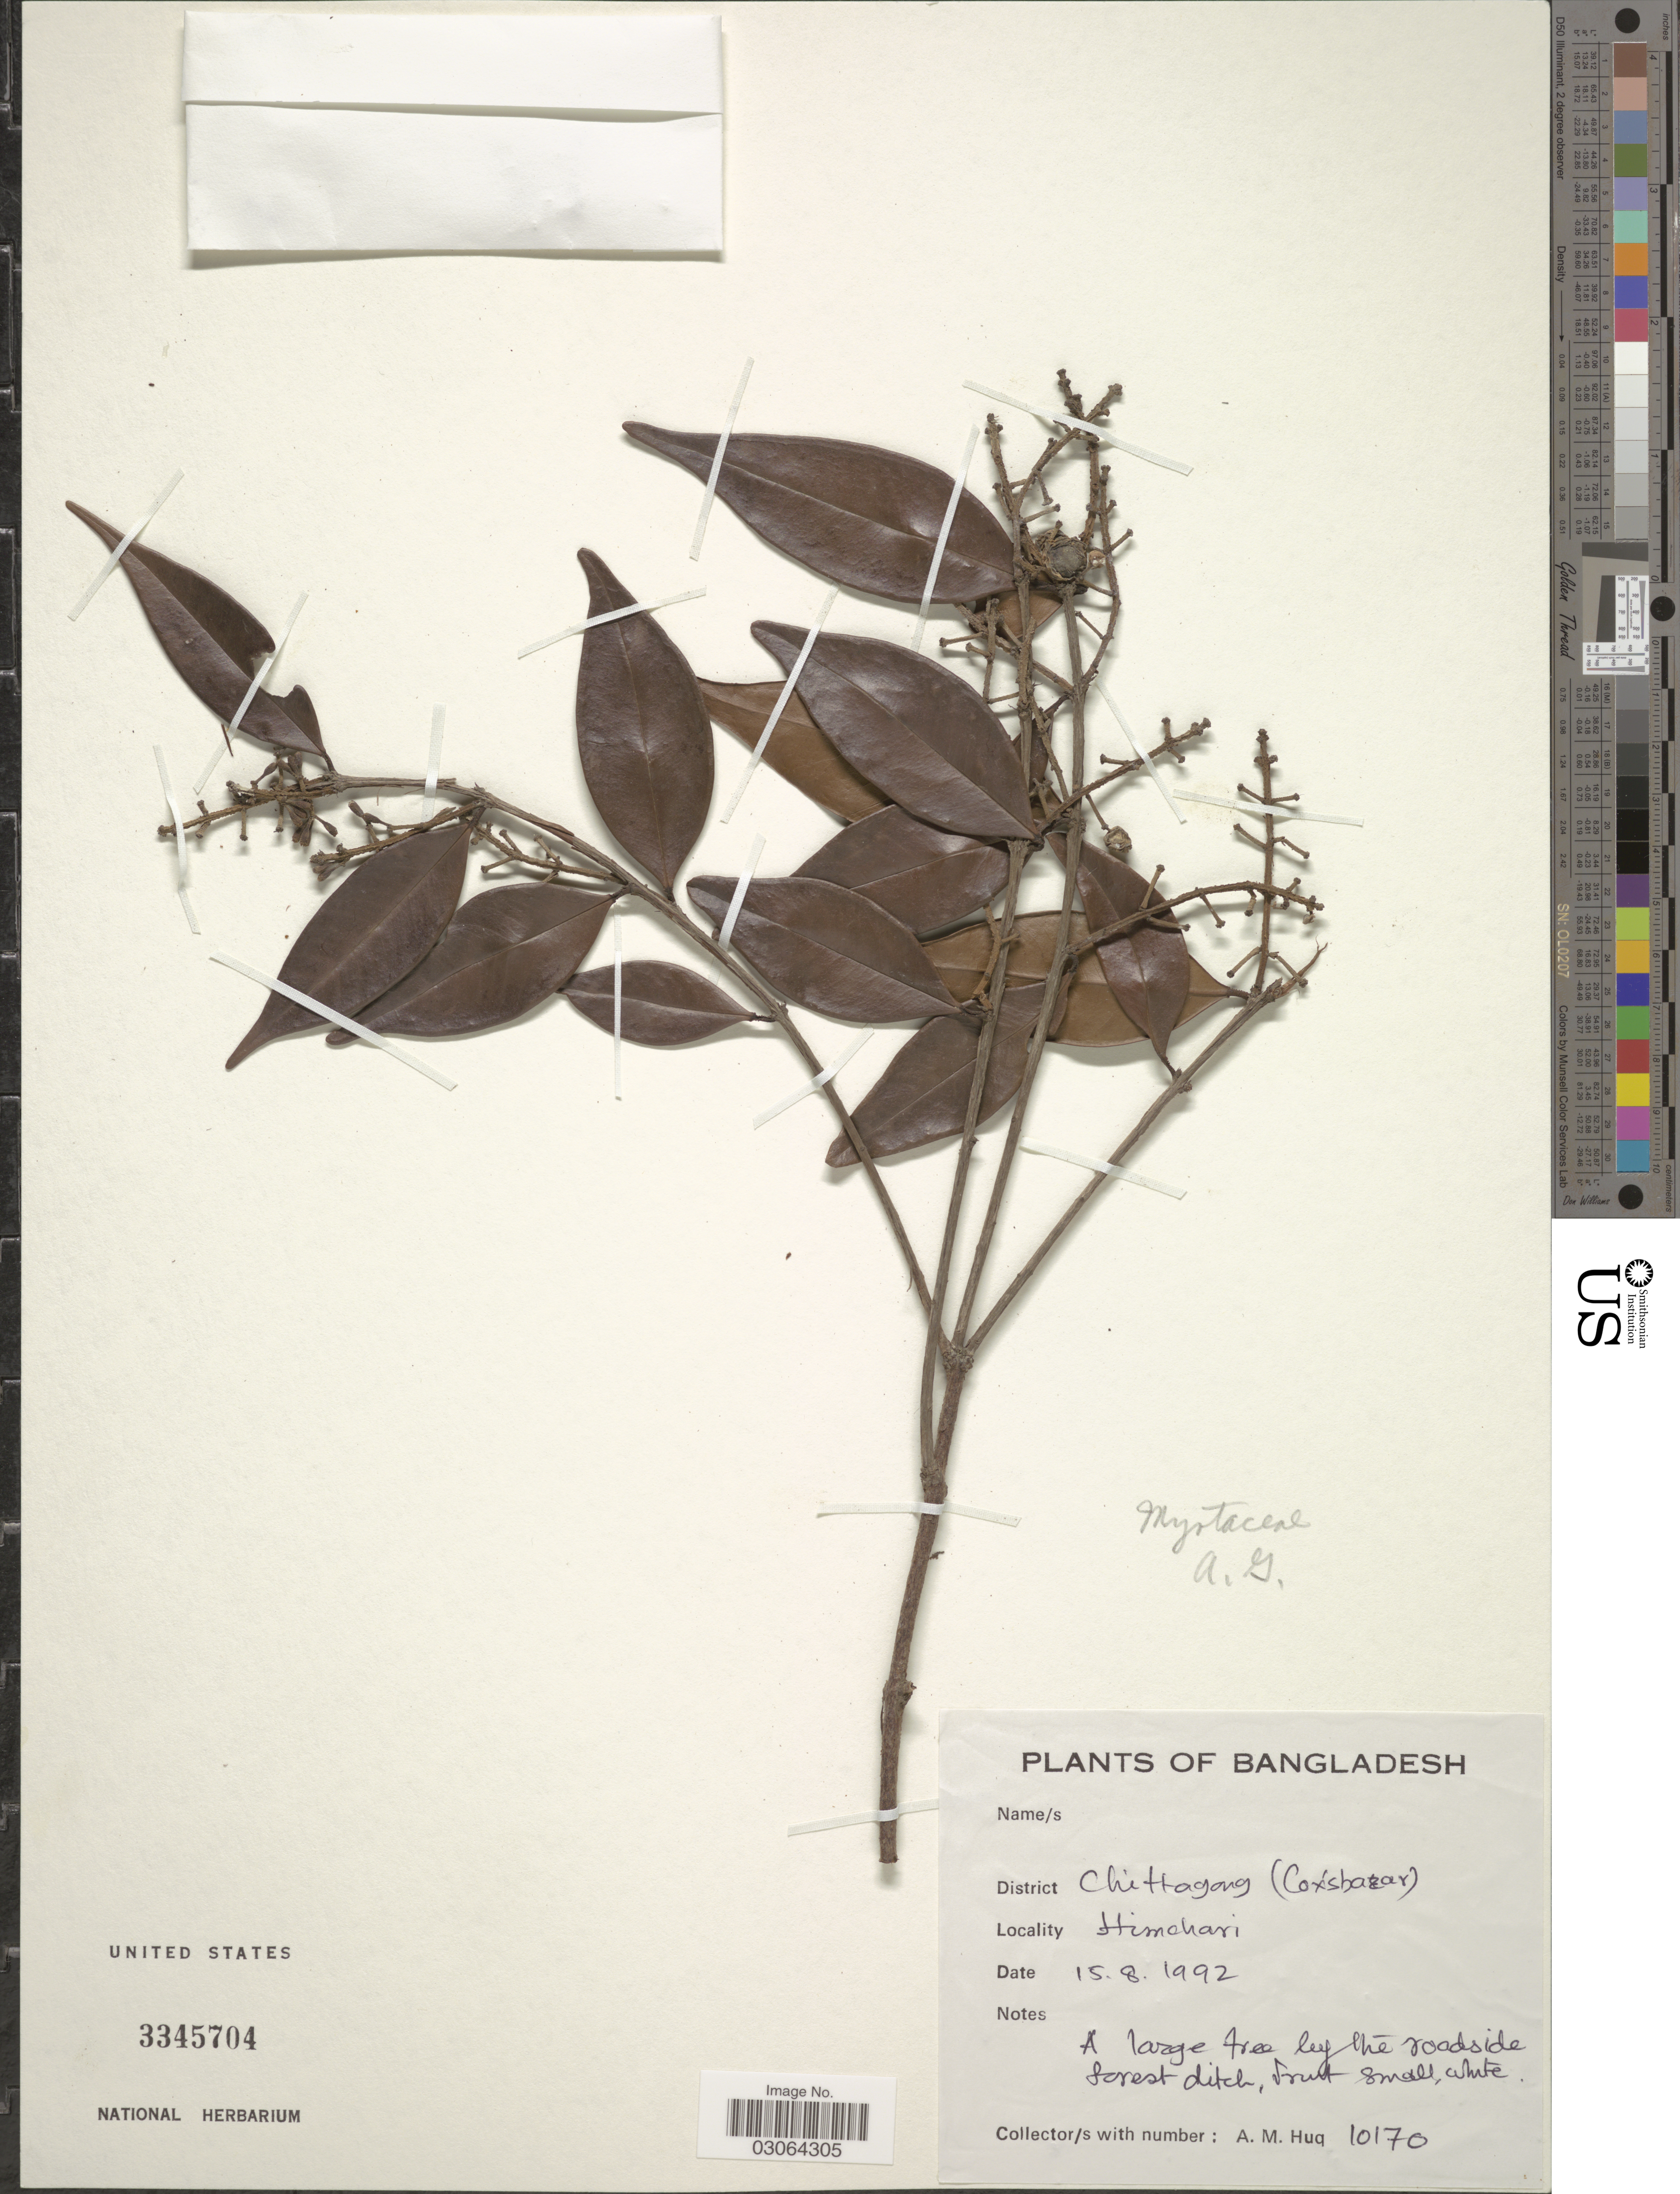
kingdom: Plantae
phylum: Tracheophyta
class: Magnoliopsida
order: Myrtales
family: Myrtaceae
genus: Syzygium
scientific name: Syzygium sp.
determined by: Strong, Mark T., (BOT), Smithsonian Institution - National Museum of Natural History (UNITED STATES)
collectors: A. M. Huq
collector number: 10170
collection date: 1992-08-15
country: Bangladesh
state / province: Chittagong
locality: District Chittagong (Cox's bazar), Himchari.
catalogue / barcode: US 3345704